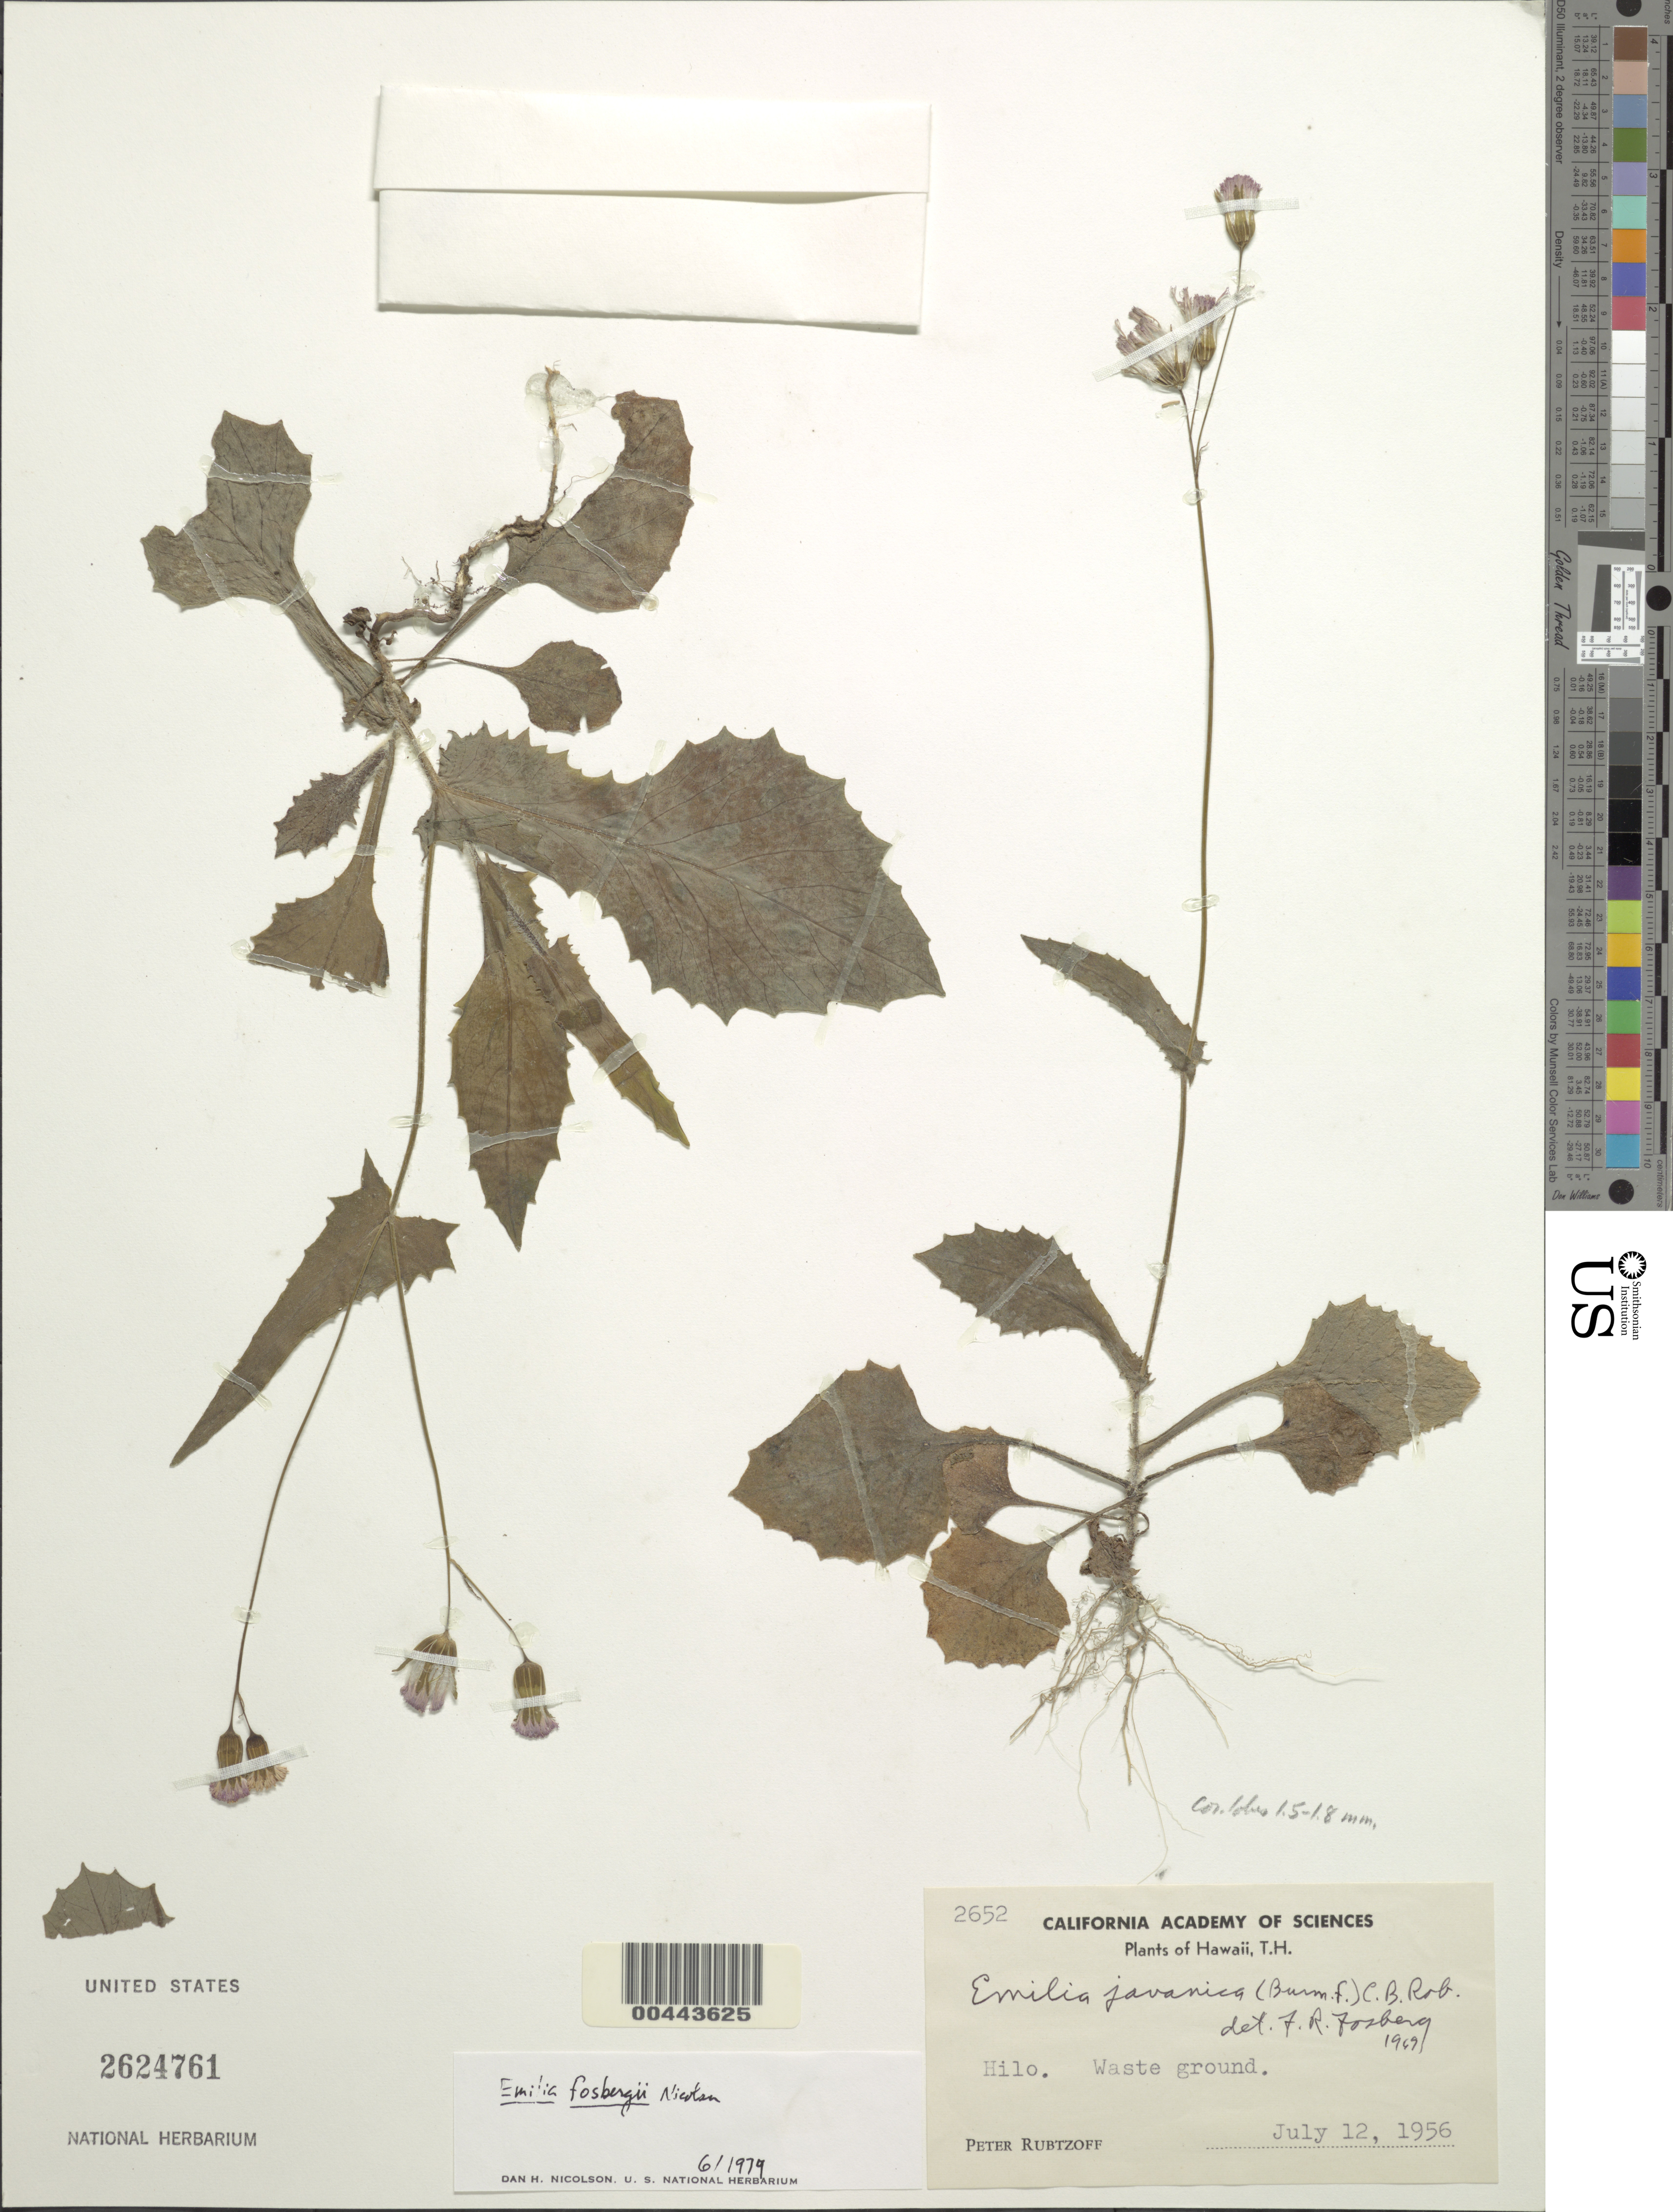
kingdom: Plantae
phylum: Tracheophyta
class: Magnoliopsida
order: Asterales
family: Asteraceae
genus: Emilia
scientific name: Emilia fosbergii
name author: Nicolson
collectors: P. Rubtzoff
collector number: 2652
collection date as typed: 12 Jul 1956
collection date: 1956-07-12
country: United States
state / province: Hawaii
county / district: Hawaii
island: Hawaii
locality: Hilo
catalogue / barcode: US 2624761